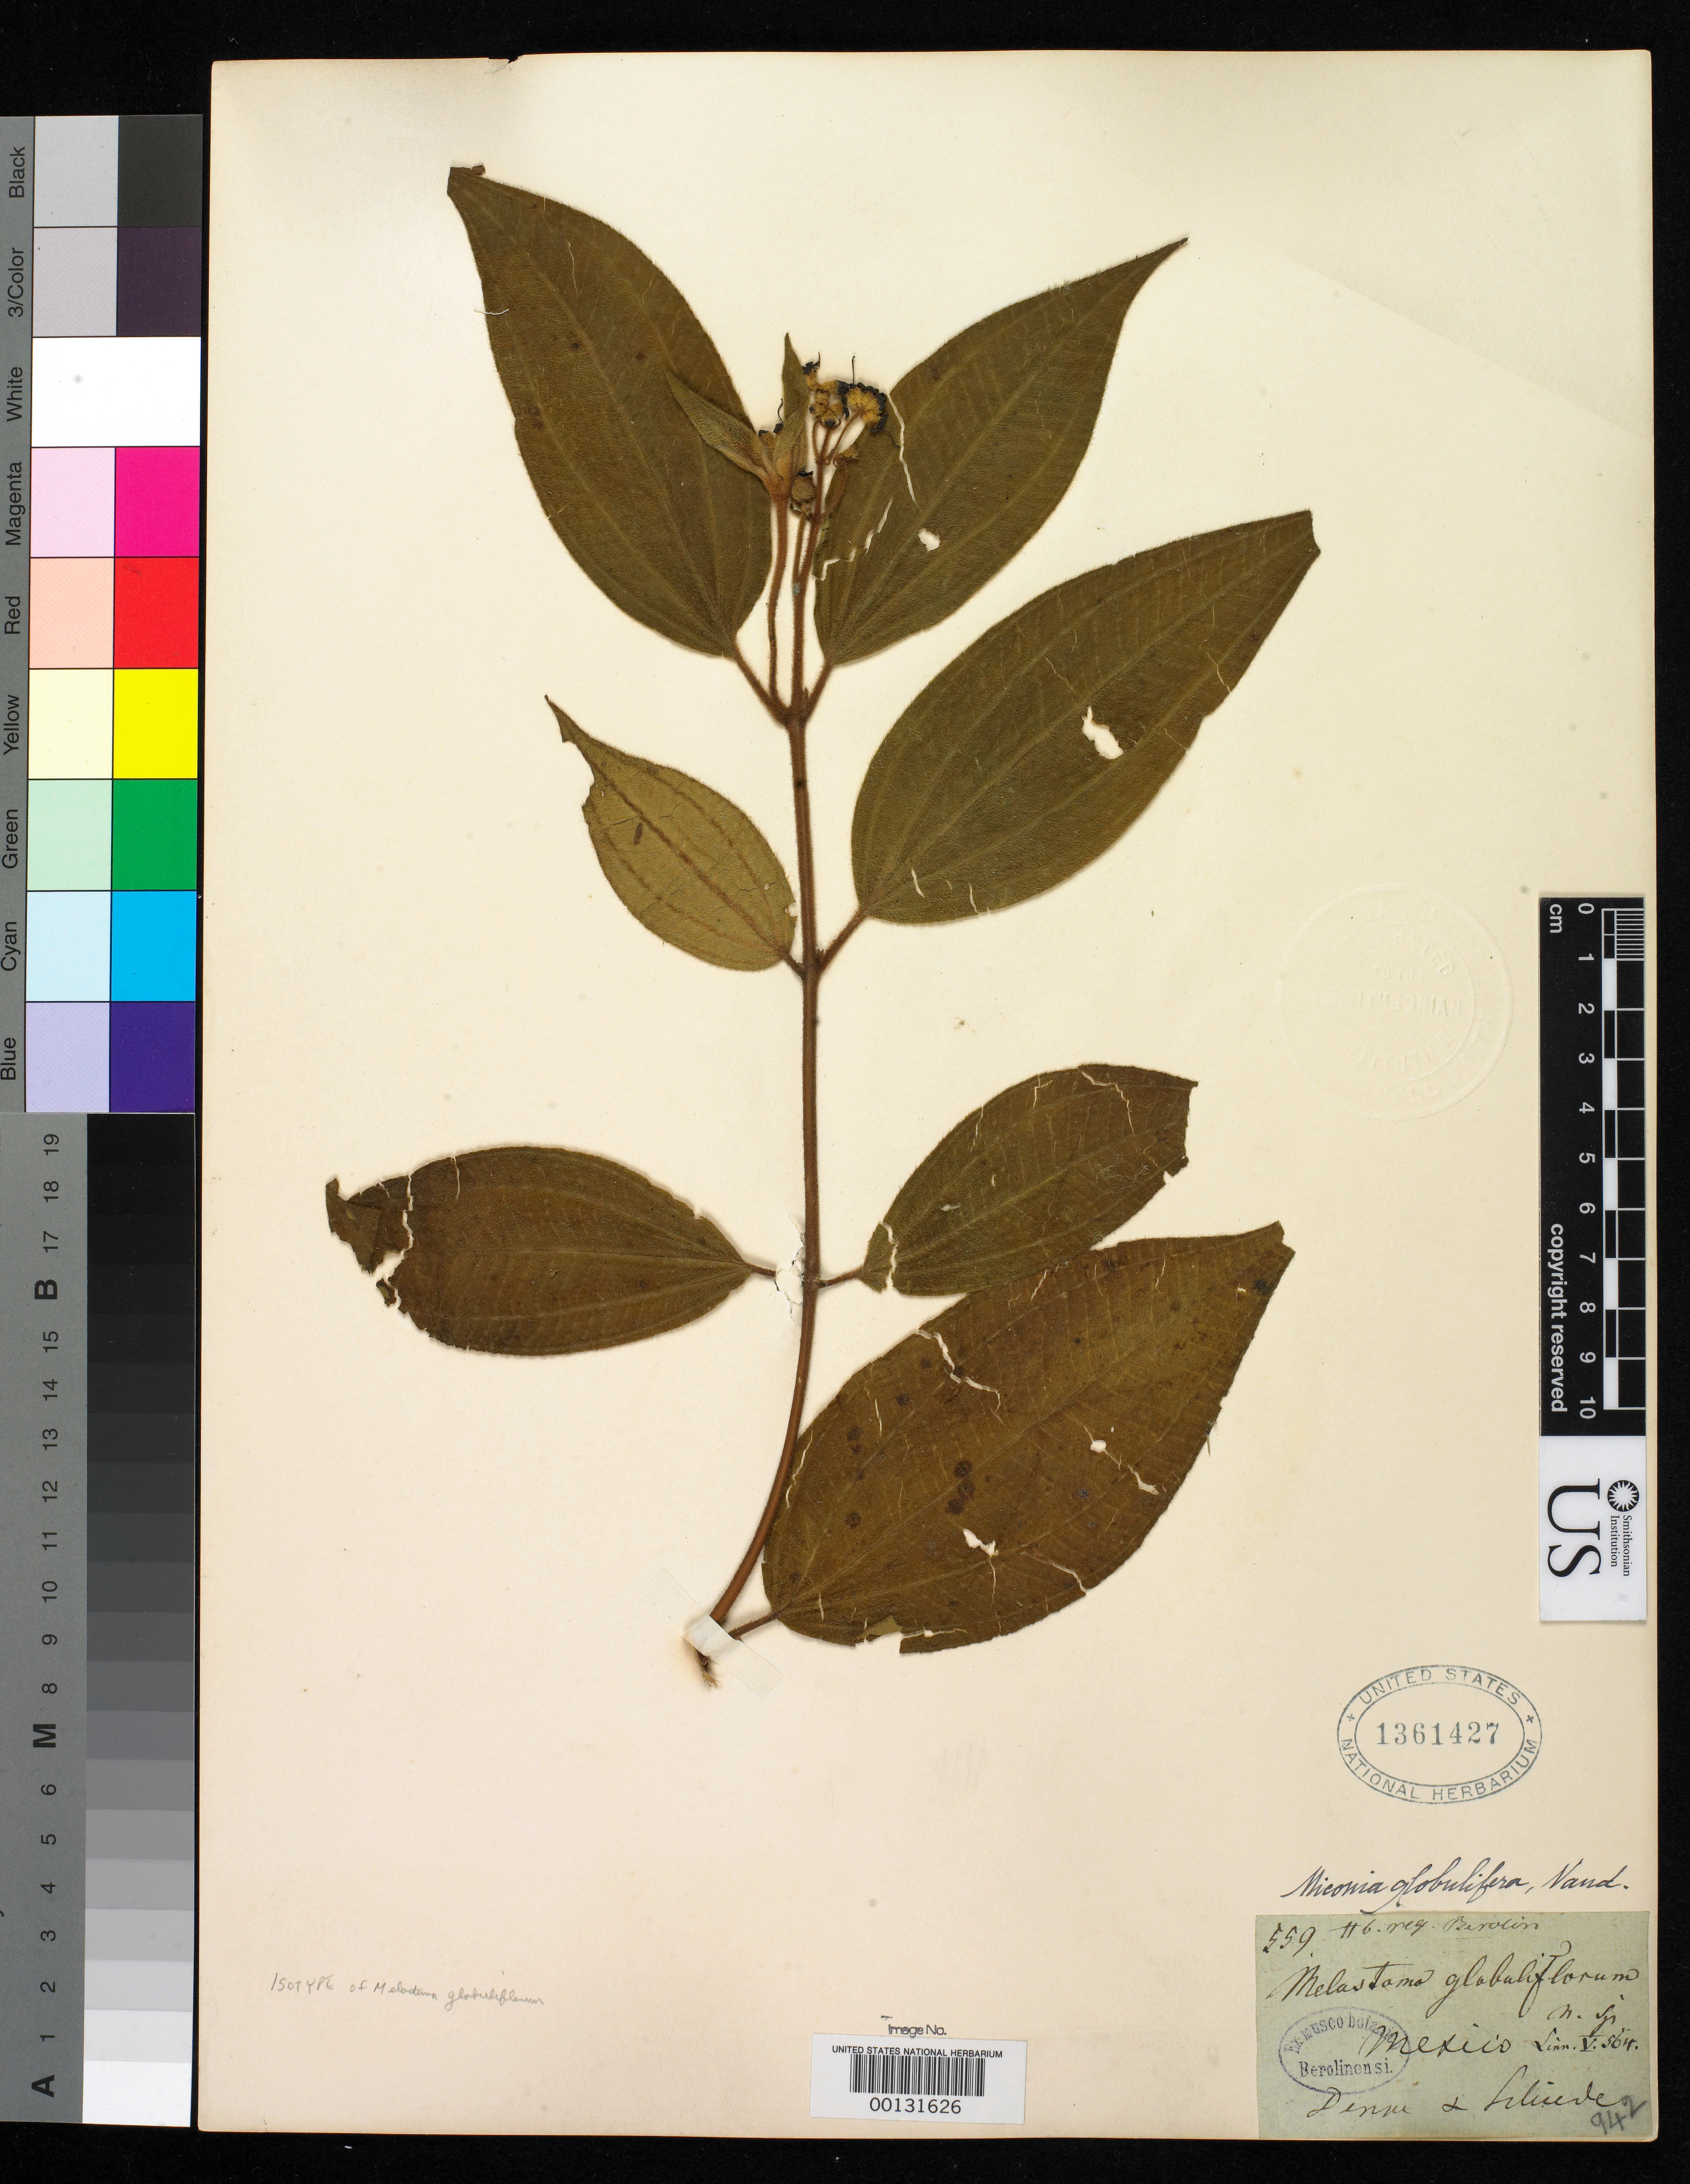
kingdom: Plantae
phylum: Tracheophyta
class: Magnoliopsida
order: Myrtales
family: Melastomataceae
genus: Melastoma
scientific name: Melastoma globuliflorum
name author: Schltdl. & Cham.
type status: Isotype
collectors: F. Deppe & C. J. W. Schiede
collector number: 559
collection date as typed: Aug 1829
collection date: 1829-08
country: Mexico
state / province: Veracruz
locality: Jalapa.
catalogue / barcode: US 1361427